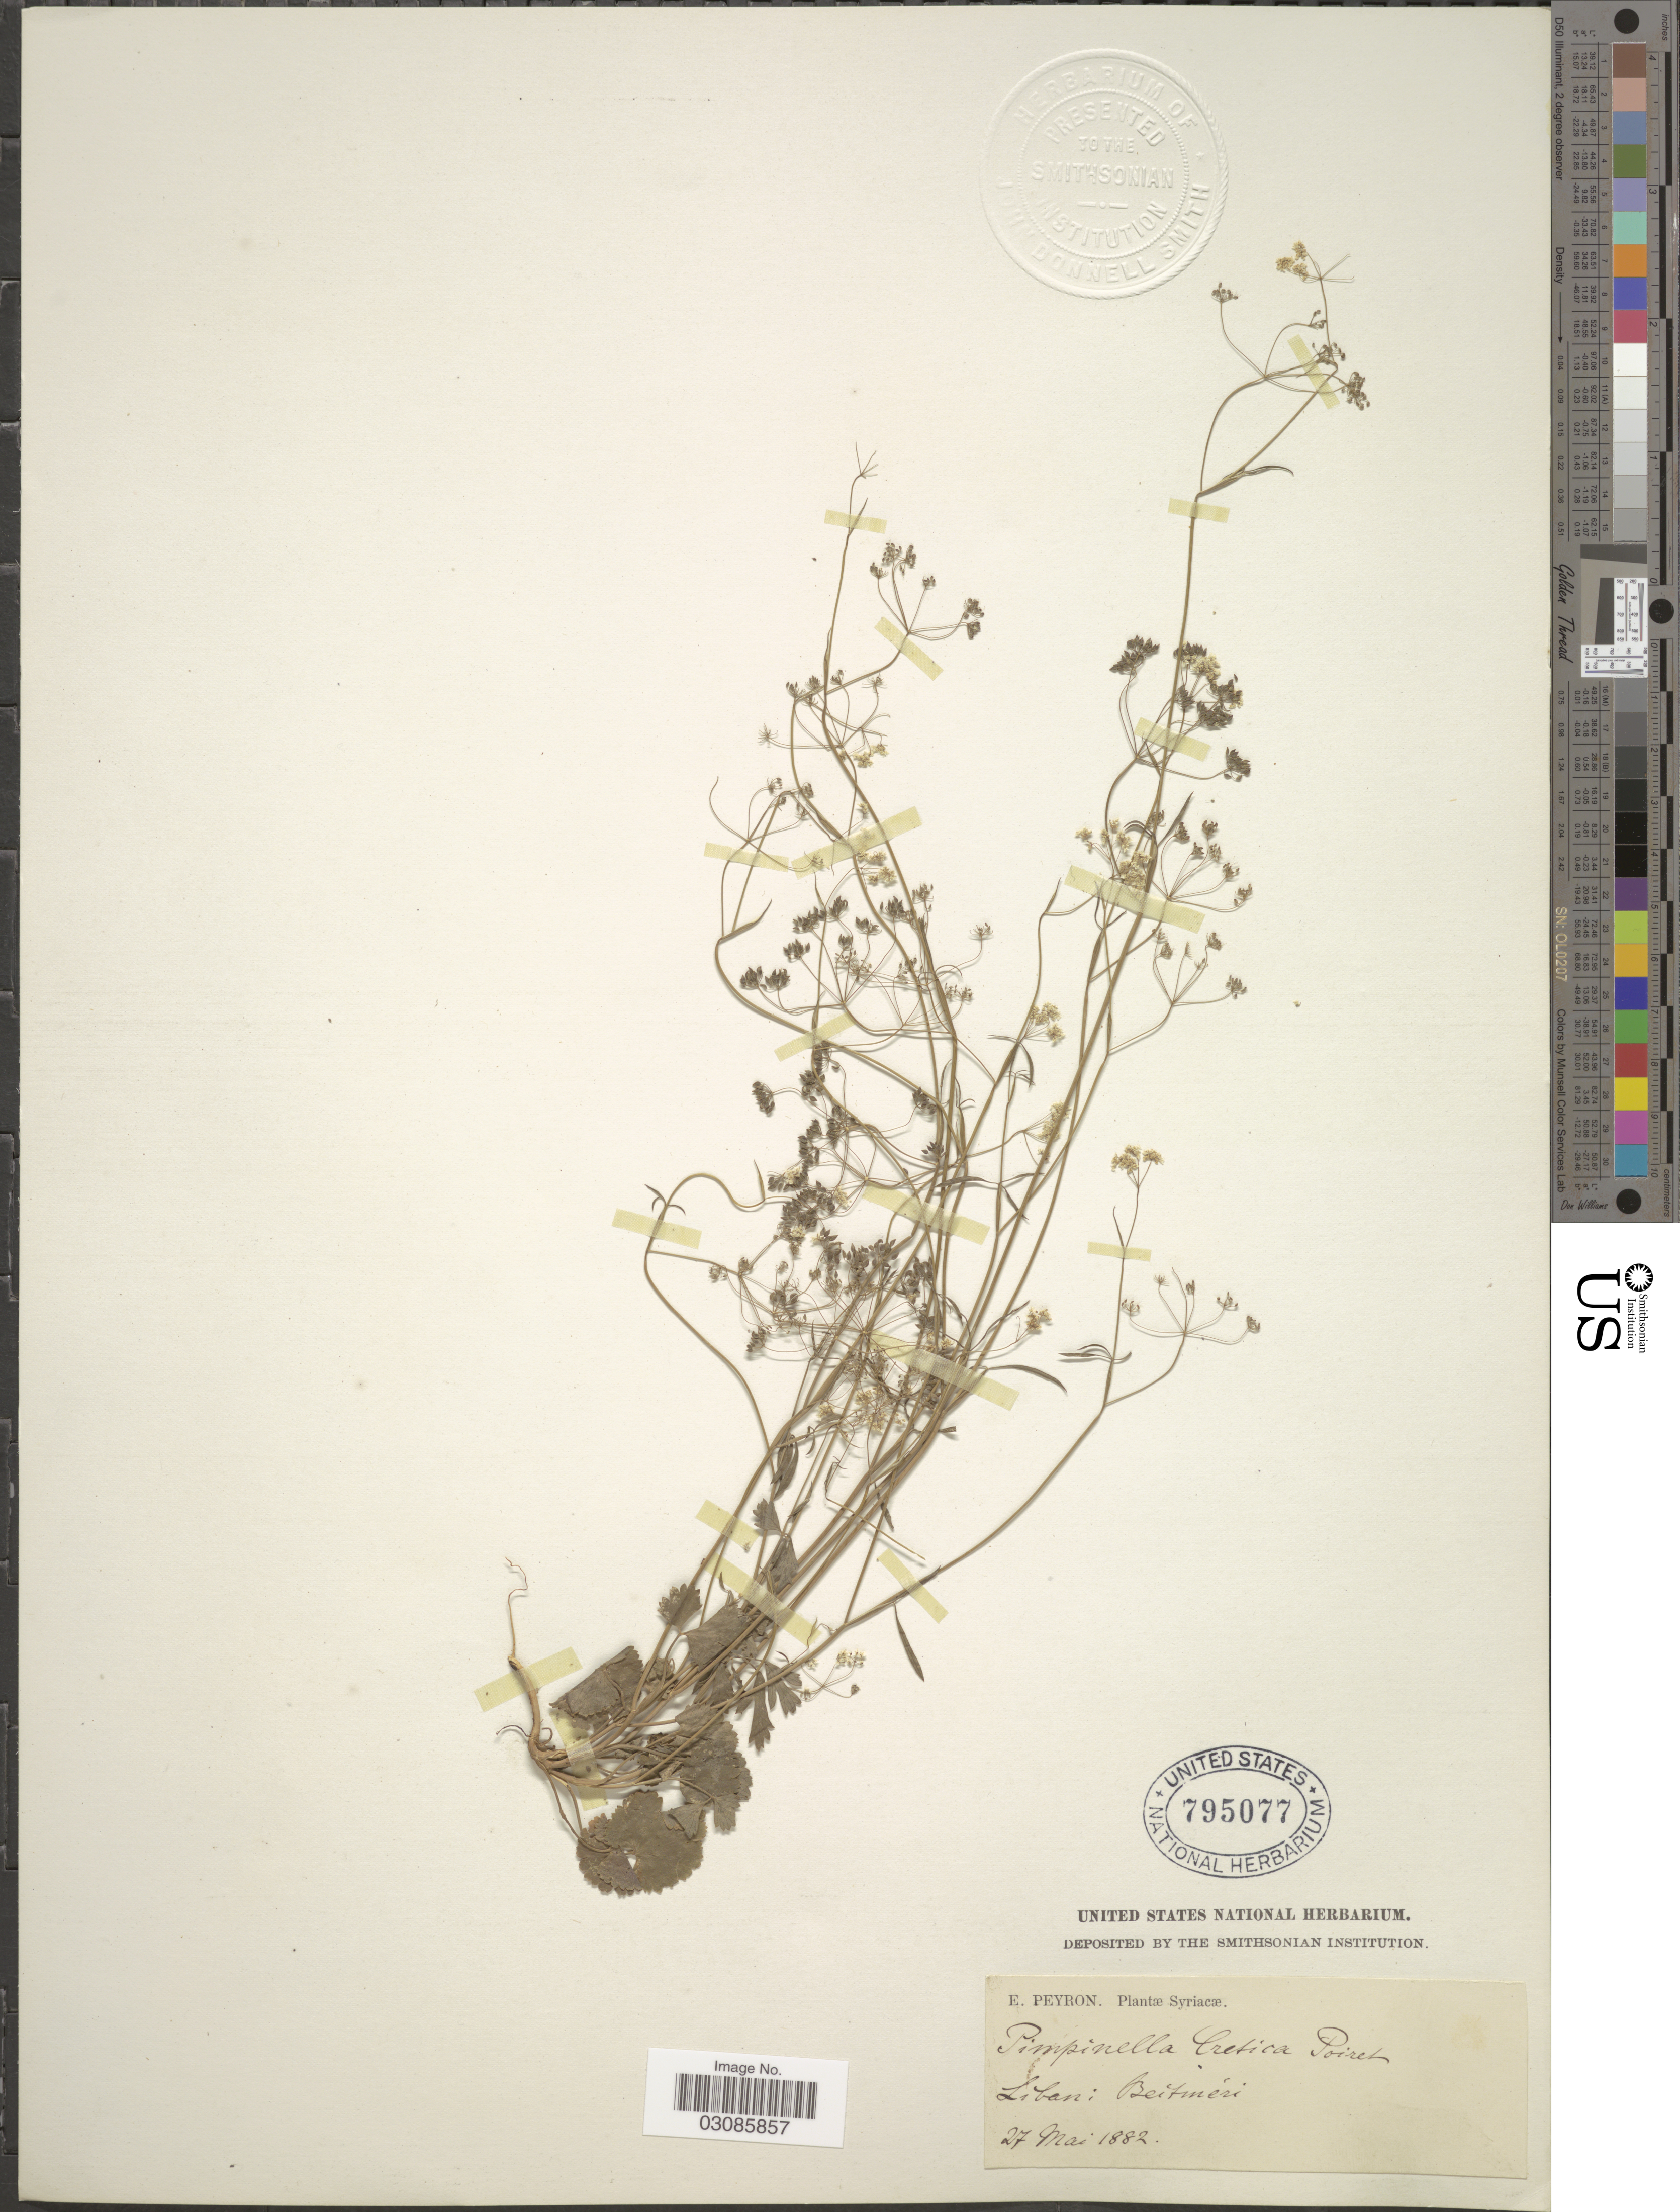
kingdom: Plantae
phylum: Tracheophyta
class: Magnoliopsida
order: Apiales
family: Apiaceae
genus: Pimpinella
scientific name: Pimpinella cretica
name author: Poir.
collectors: E. Peyron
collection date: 1882-05-27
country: Syria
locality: Liban: Beitmeri.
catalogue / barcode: US 795077